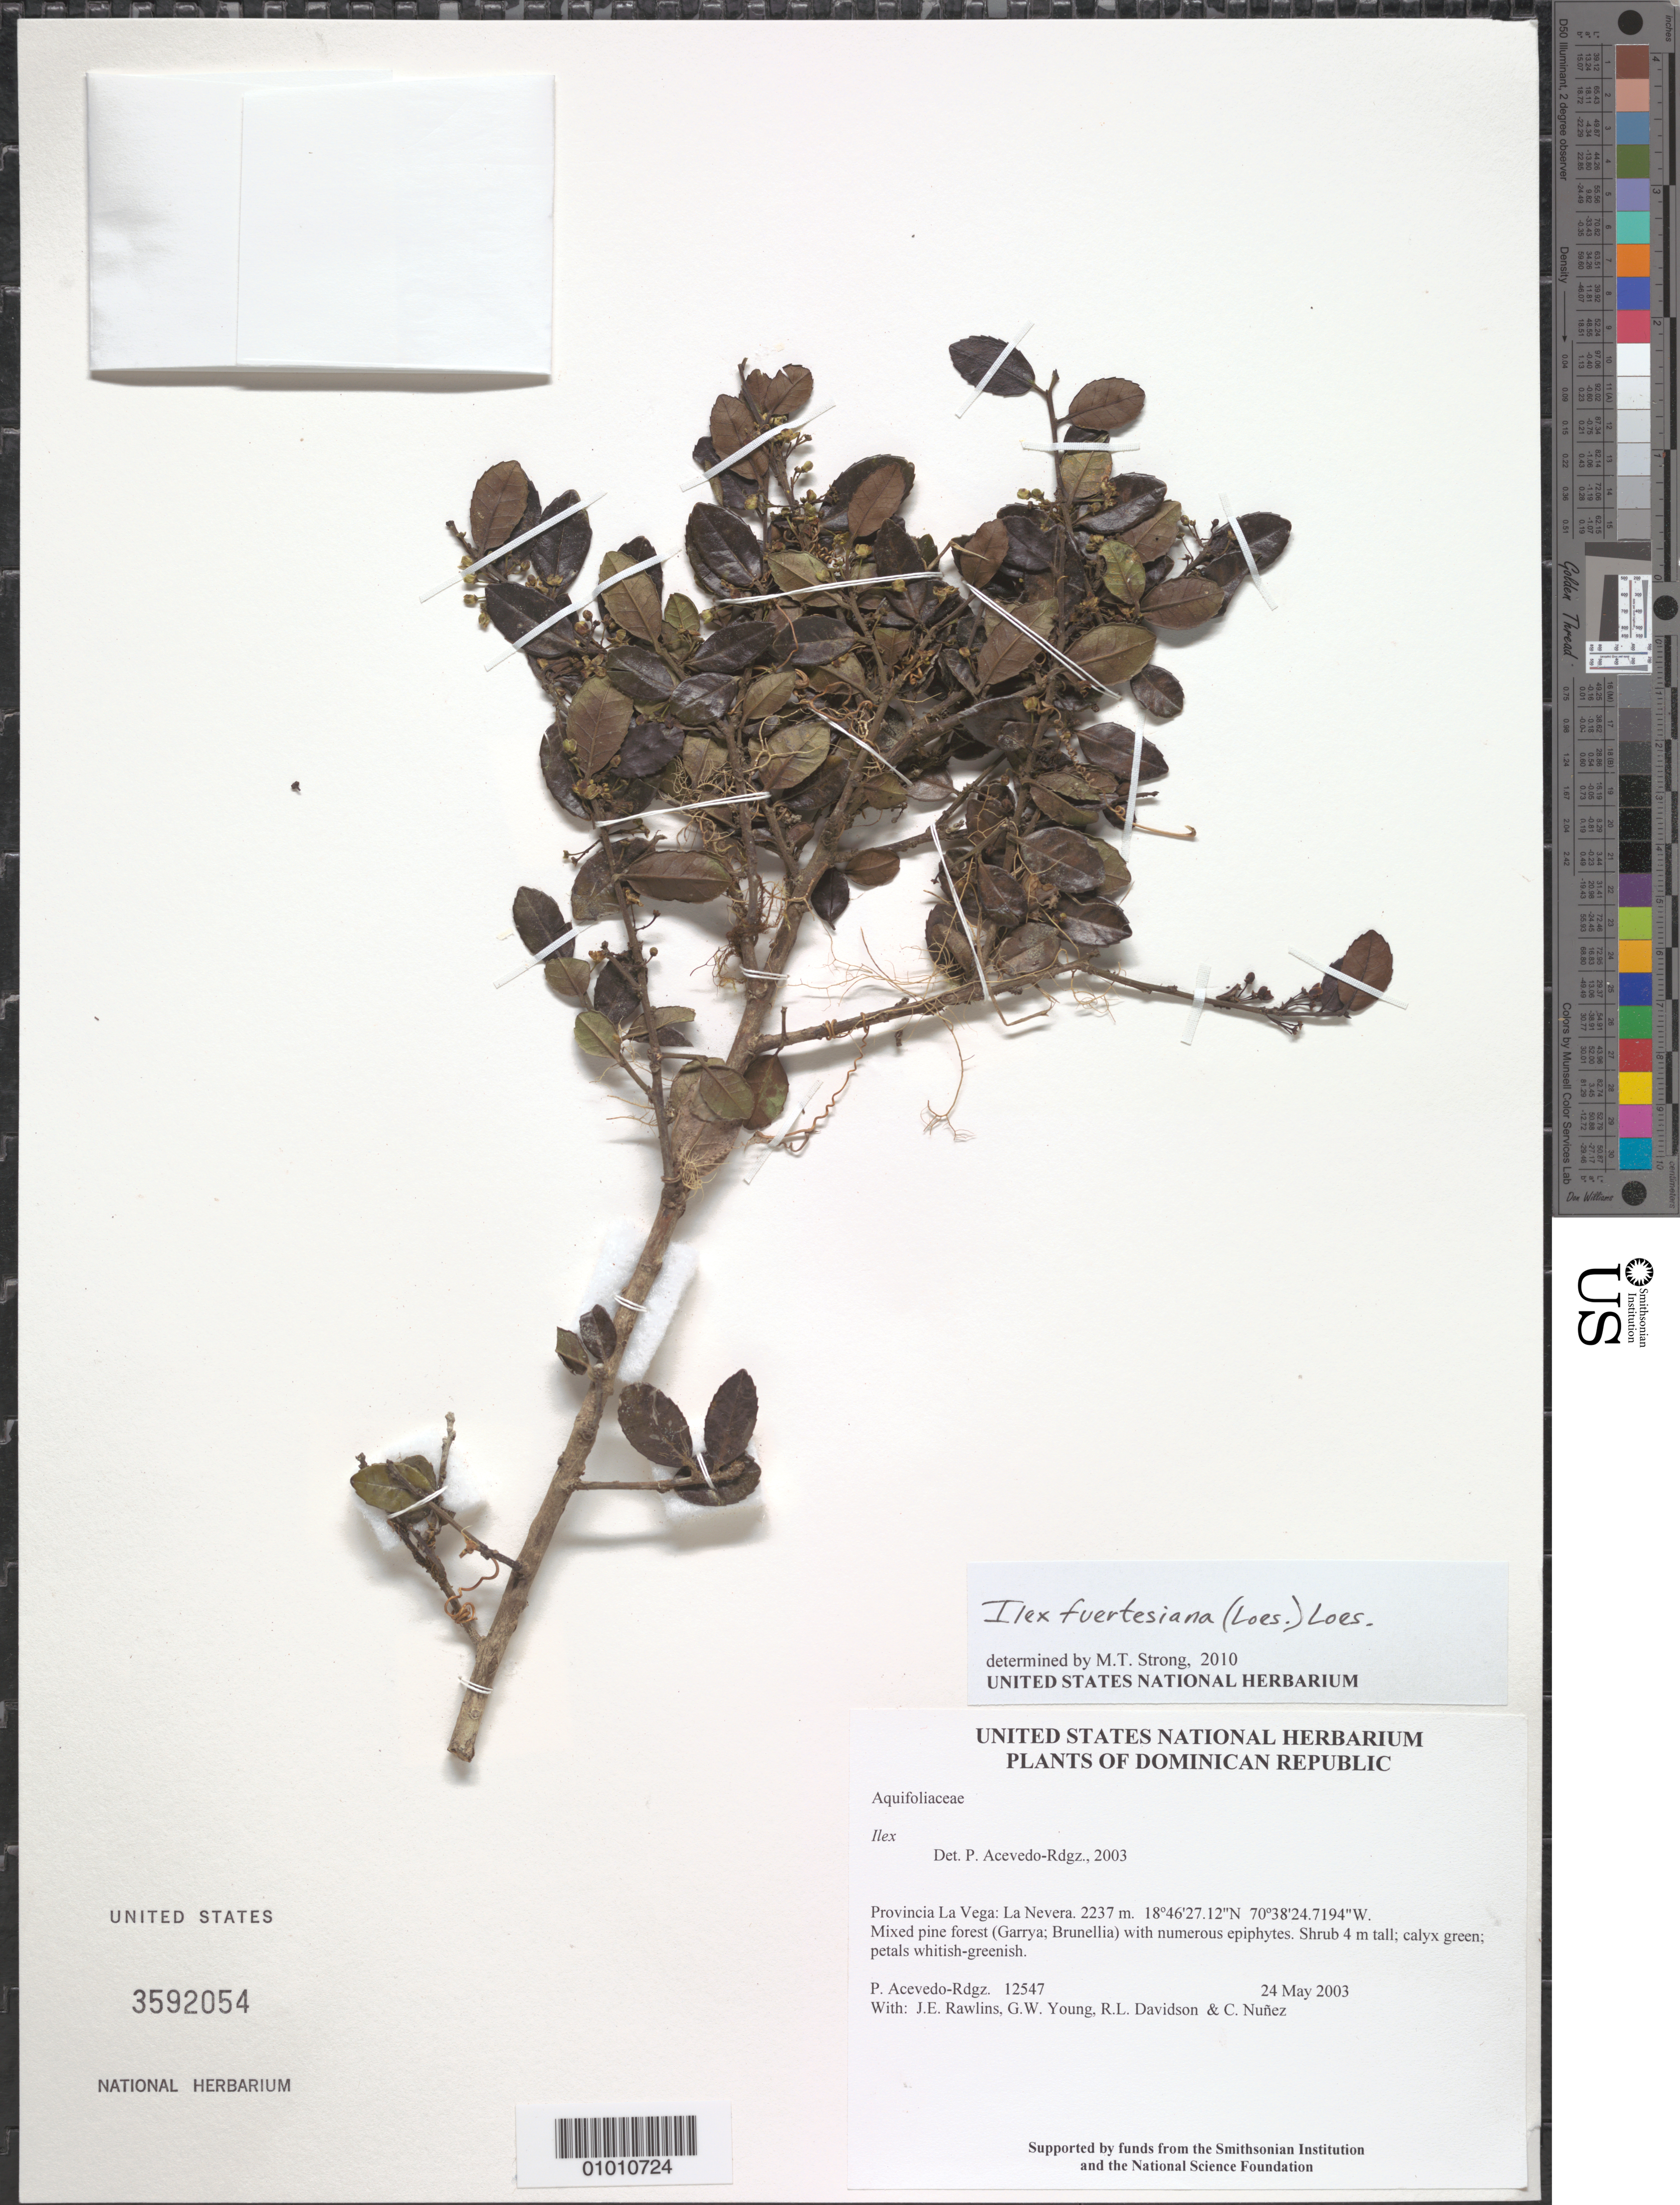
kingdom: Plantae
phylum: Tracheophyta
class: Magnoliopsida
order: Aquifoliales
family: Aquifoliaceae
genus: Ilex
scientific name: Ilex fuertesiana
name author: (Loes.) Loes.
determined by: Strong, M. T., (US), Smithsonian Institution - National Museum of Natural History (UNITED STATES)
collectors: P. Acevedo-Rodr., J. Rawlins, G. Young, R. Davidson & C. Nunez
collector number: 12547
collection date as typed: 24 May 2003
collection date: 2003-05-24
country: Dominican Republic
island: Hispaniola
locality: Provincia La Vega: La Nevera.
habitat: Mixed pine forest (Garrya; Brunellia) with numerous epiphytes.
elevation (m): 2237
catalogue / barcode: US 3592054